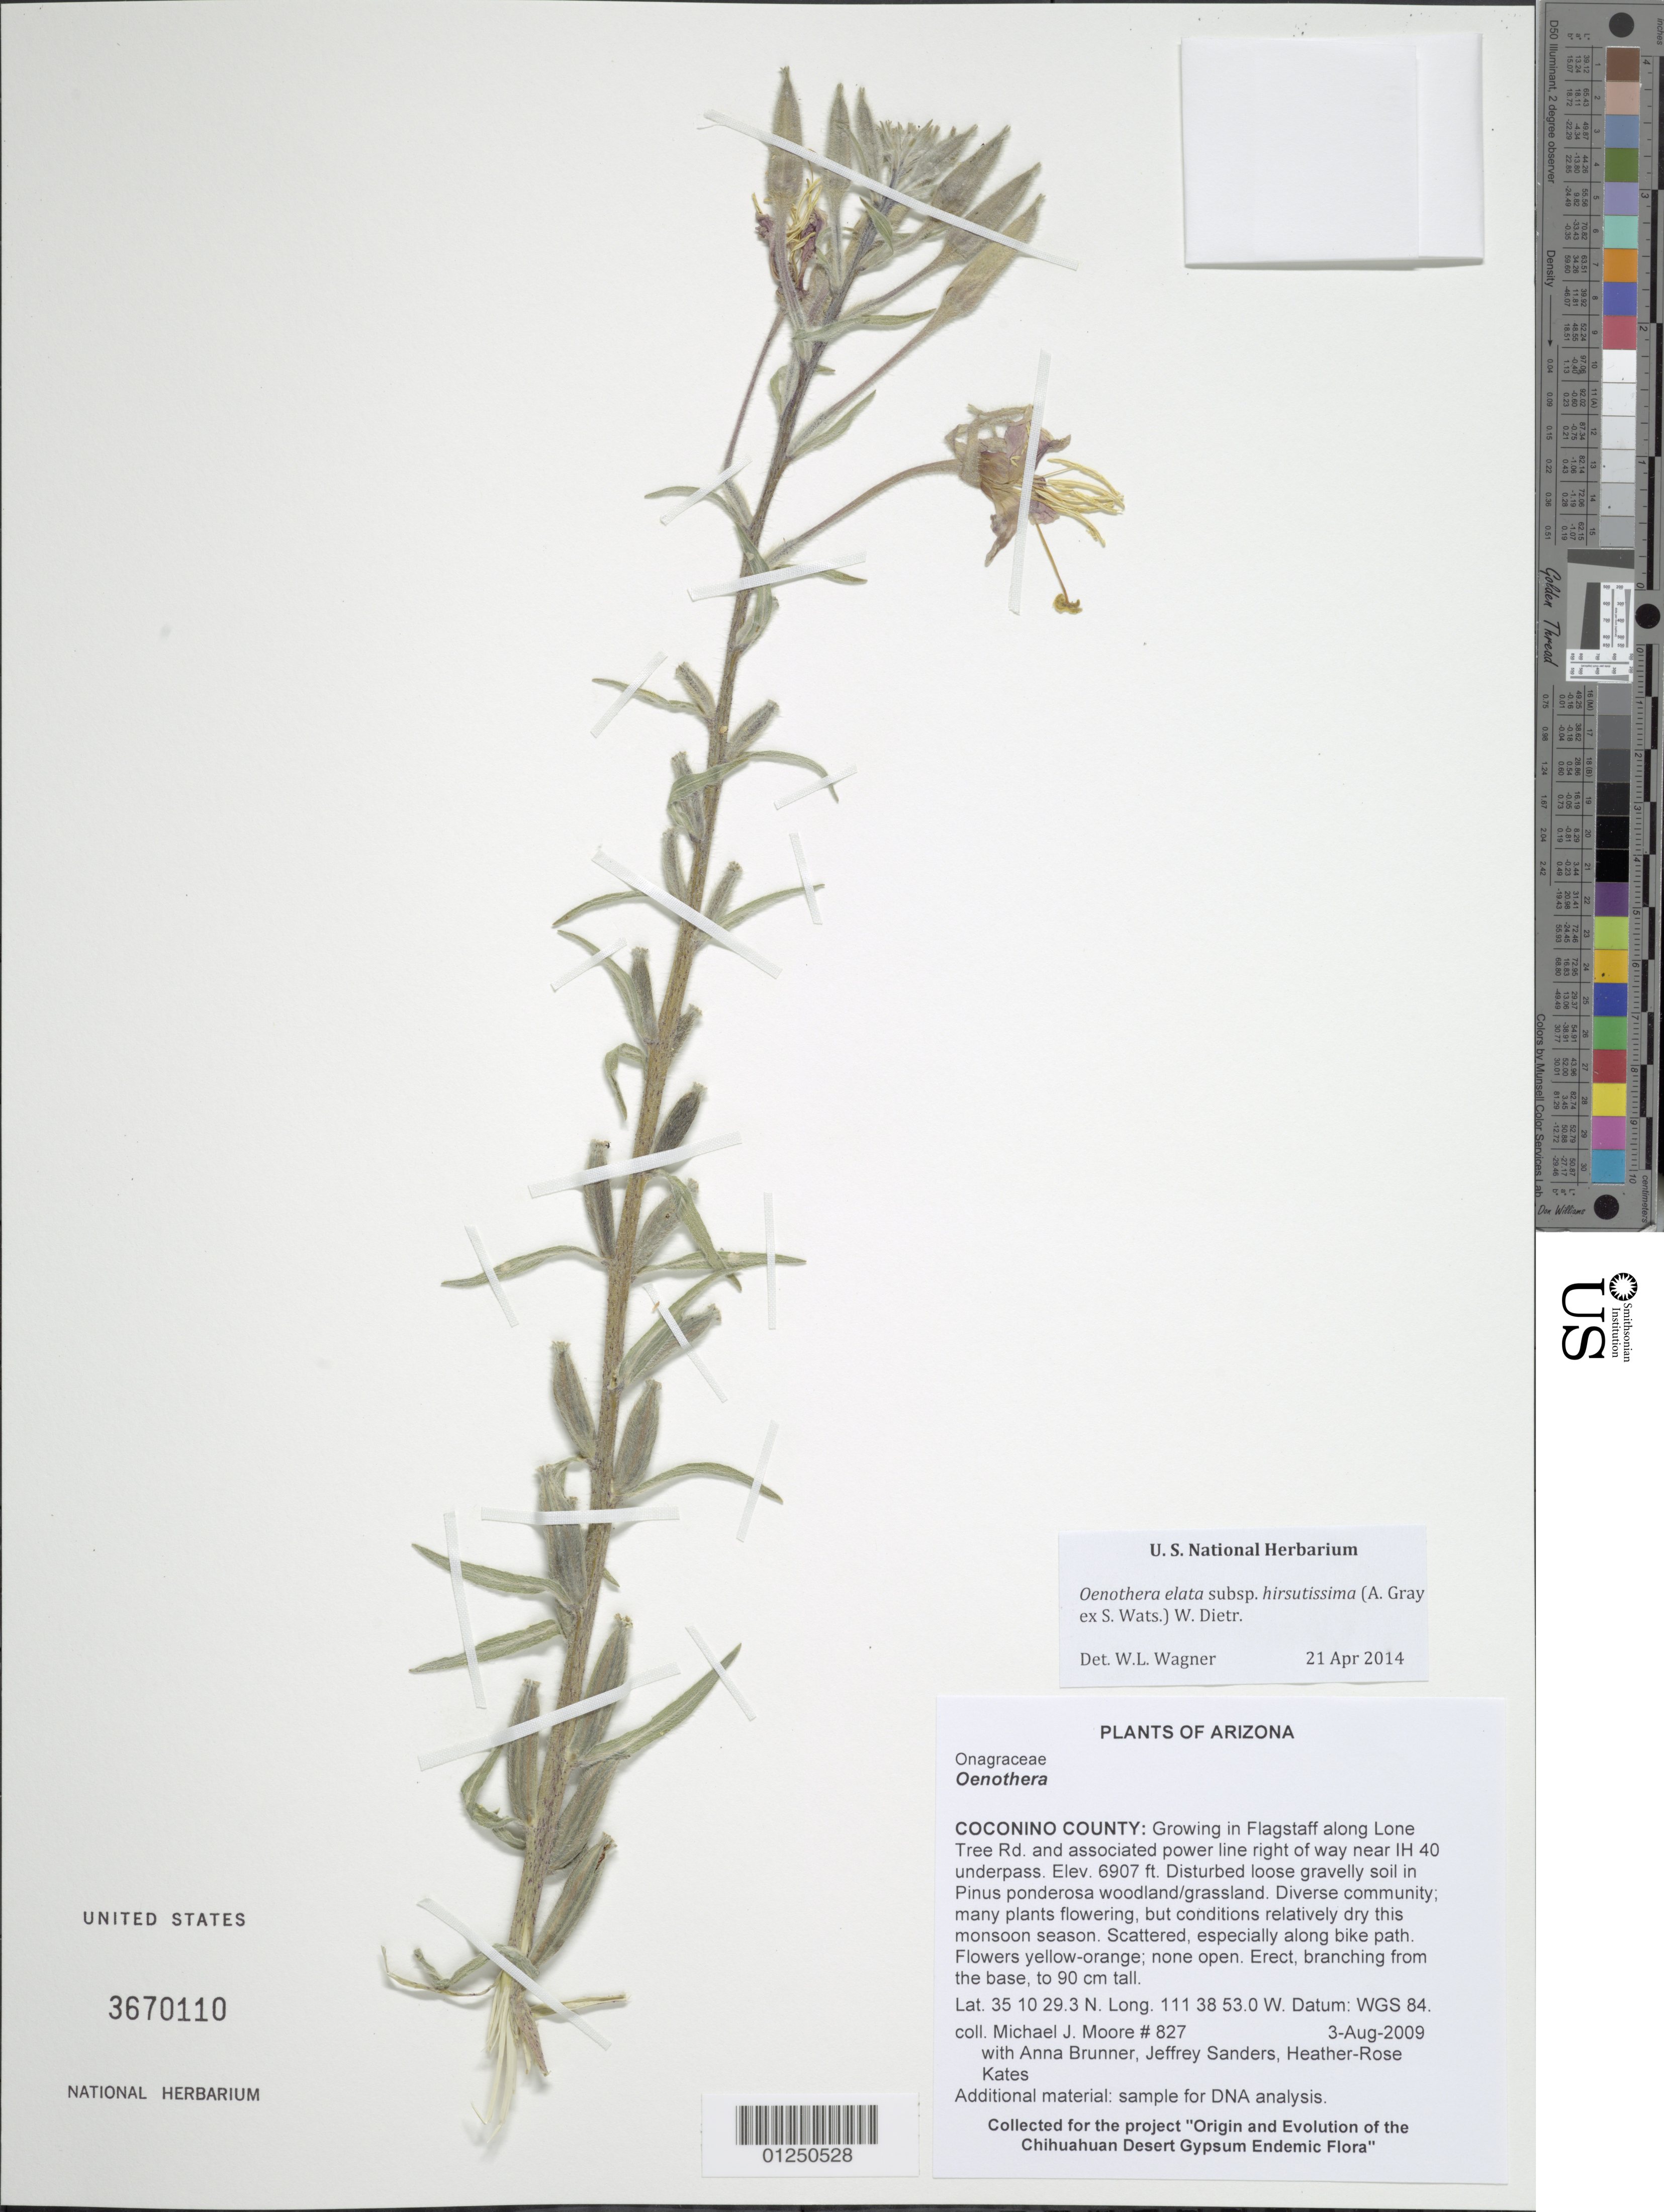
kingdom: Plantae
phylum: Tracheophyta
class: Magnoliopsida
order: Myrtales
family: Onagraceae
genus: Oenothera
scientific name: Oenothera elata subsp. hirsutissima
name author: (A. Gray ex S. Watson) W. Dietr.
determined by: Wagner, W. L., (BOT), Smithsonian Institution - National Museum of Natural History (UNITED STATES)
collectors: M. J. Moore, A. Brunner, J. Sanders & H.-R. Kates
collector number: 827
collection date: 2005-08-02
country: United States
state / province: Arizona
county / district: Coconino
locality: Growing in Flagstaff along Lone Tree Rd. and associated power line right of way near IH 40 underpass.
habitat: Disturbed loose gravelly soil in Pinus ponderosa woodland/grassland. Diverse community; many plants flowering, but conditions relatively dry this monsoon season.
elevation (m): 2105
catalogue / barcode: US 3670110